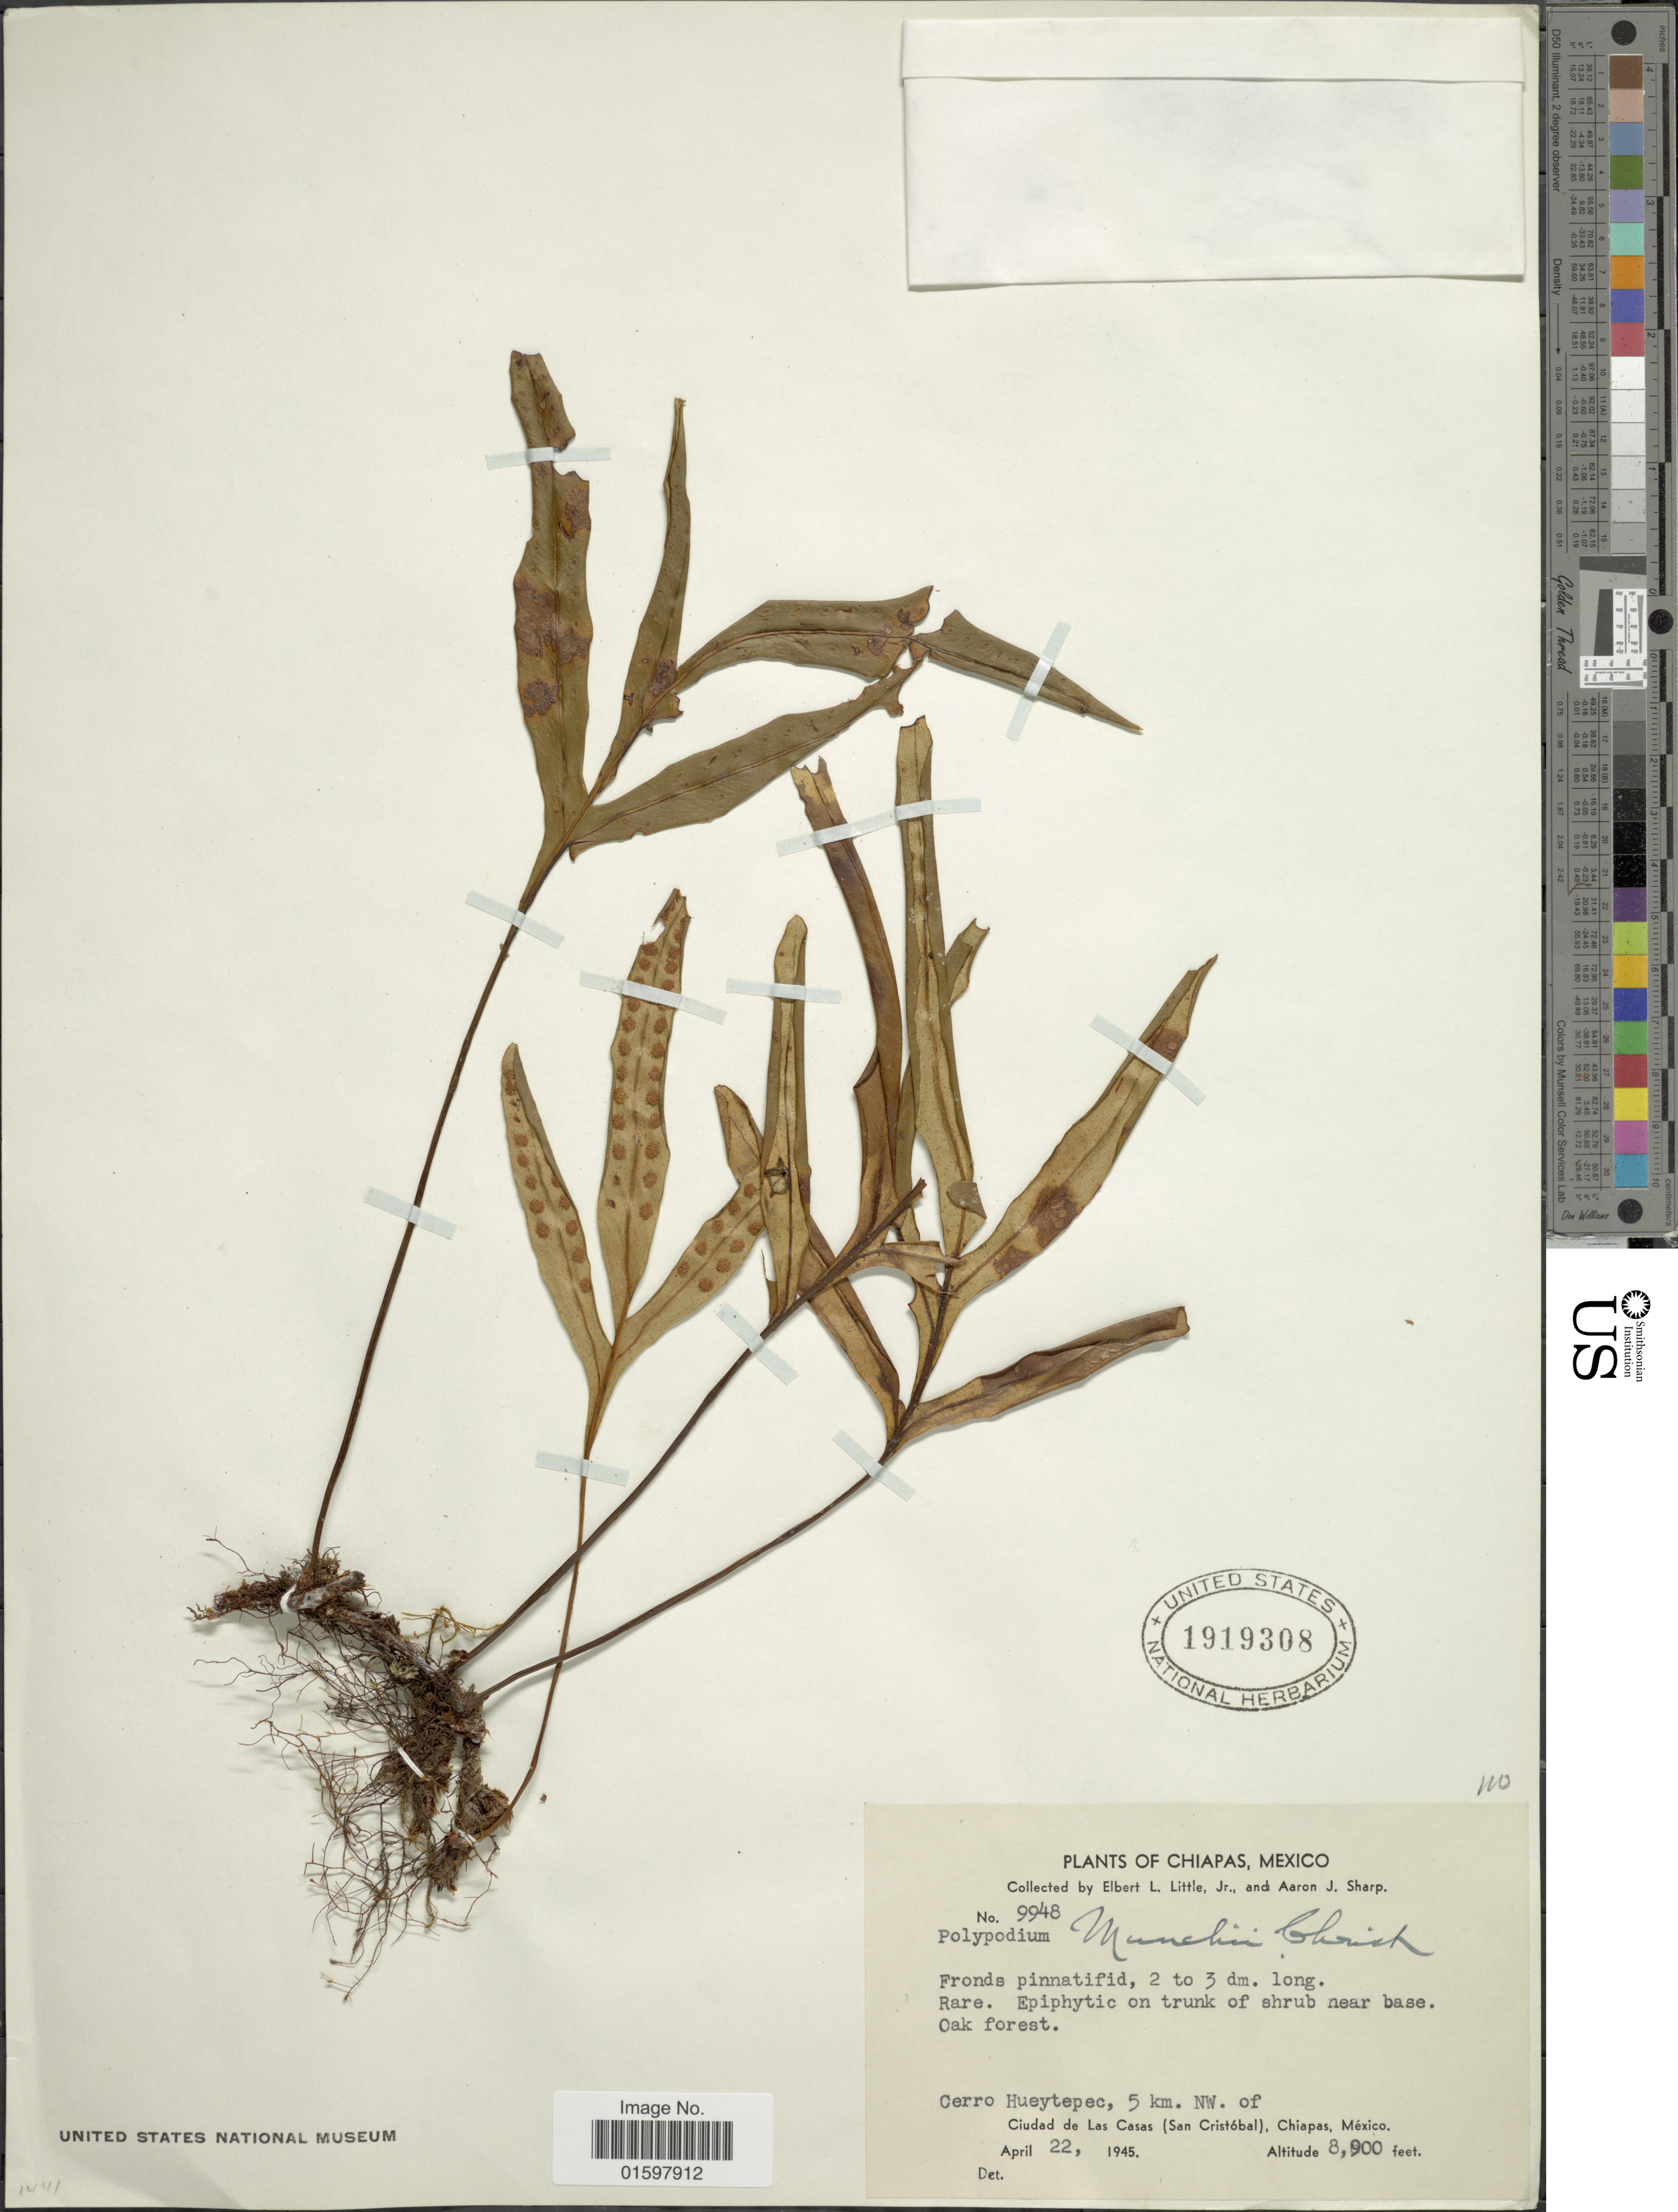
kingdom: Plantae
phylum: Tracheophyta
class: Polypodiopsida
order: Polypodiales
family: Polypodiaceae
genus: Pleopeltis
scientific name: Pleopeltis muenchii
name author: (Christ) A.R. Sm.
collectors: E. L. Little & Mrs A. J. Sharp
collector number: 9948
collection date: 1945-04-22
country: Mexico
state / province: Chiapas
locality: Oak forest, Cerro Hueytepec, 5 km. NW of Ciudad de Las Casas (San Cristóbal)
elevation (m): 2713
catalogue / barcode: US 1919308